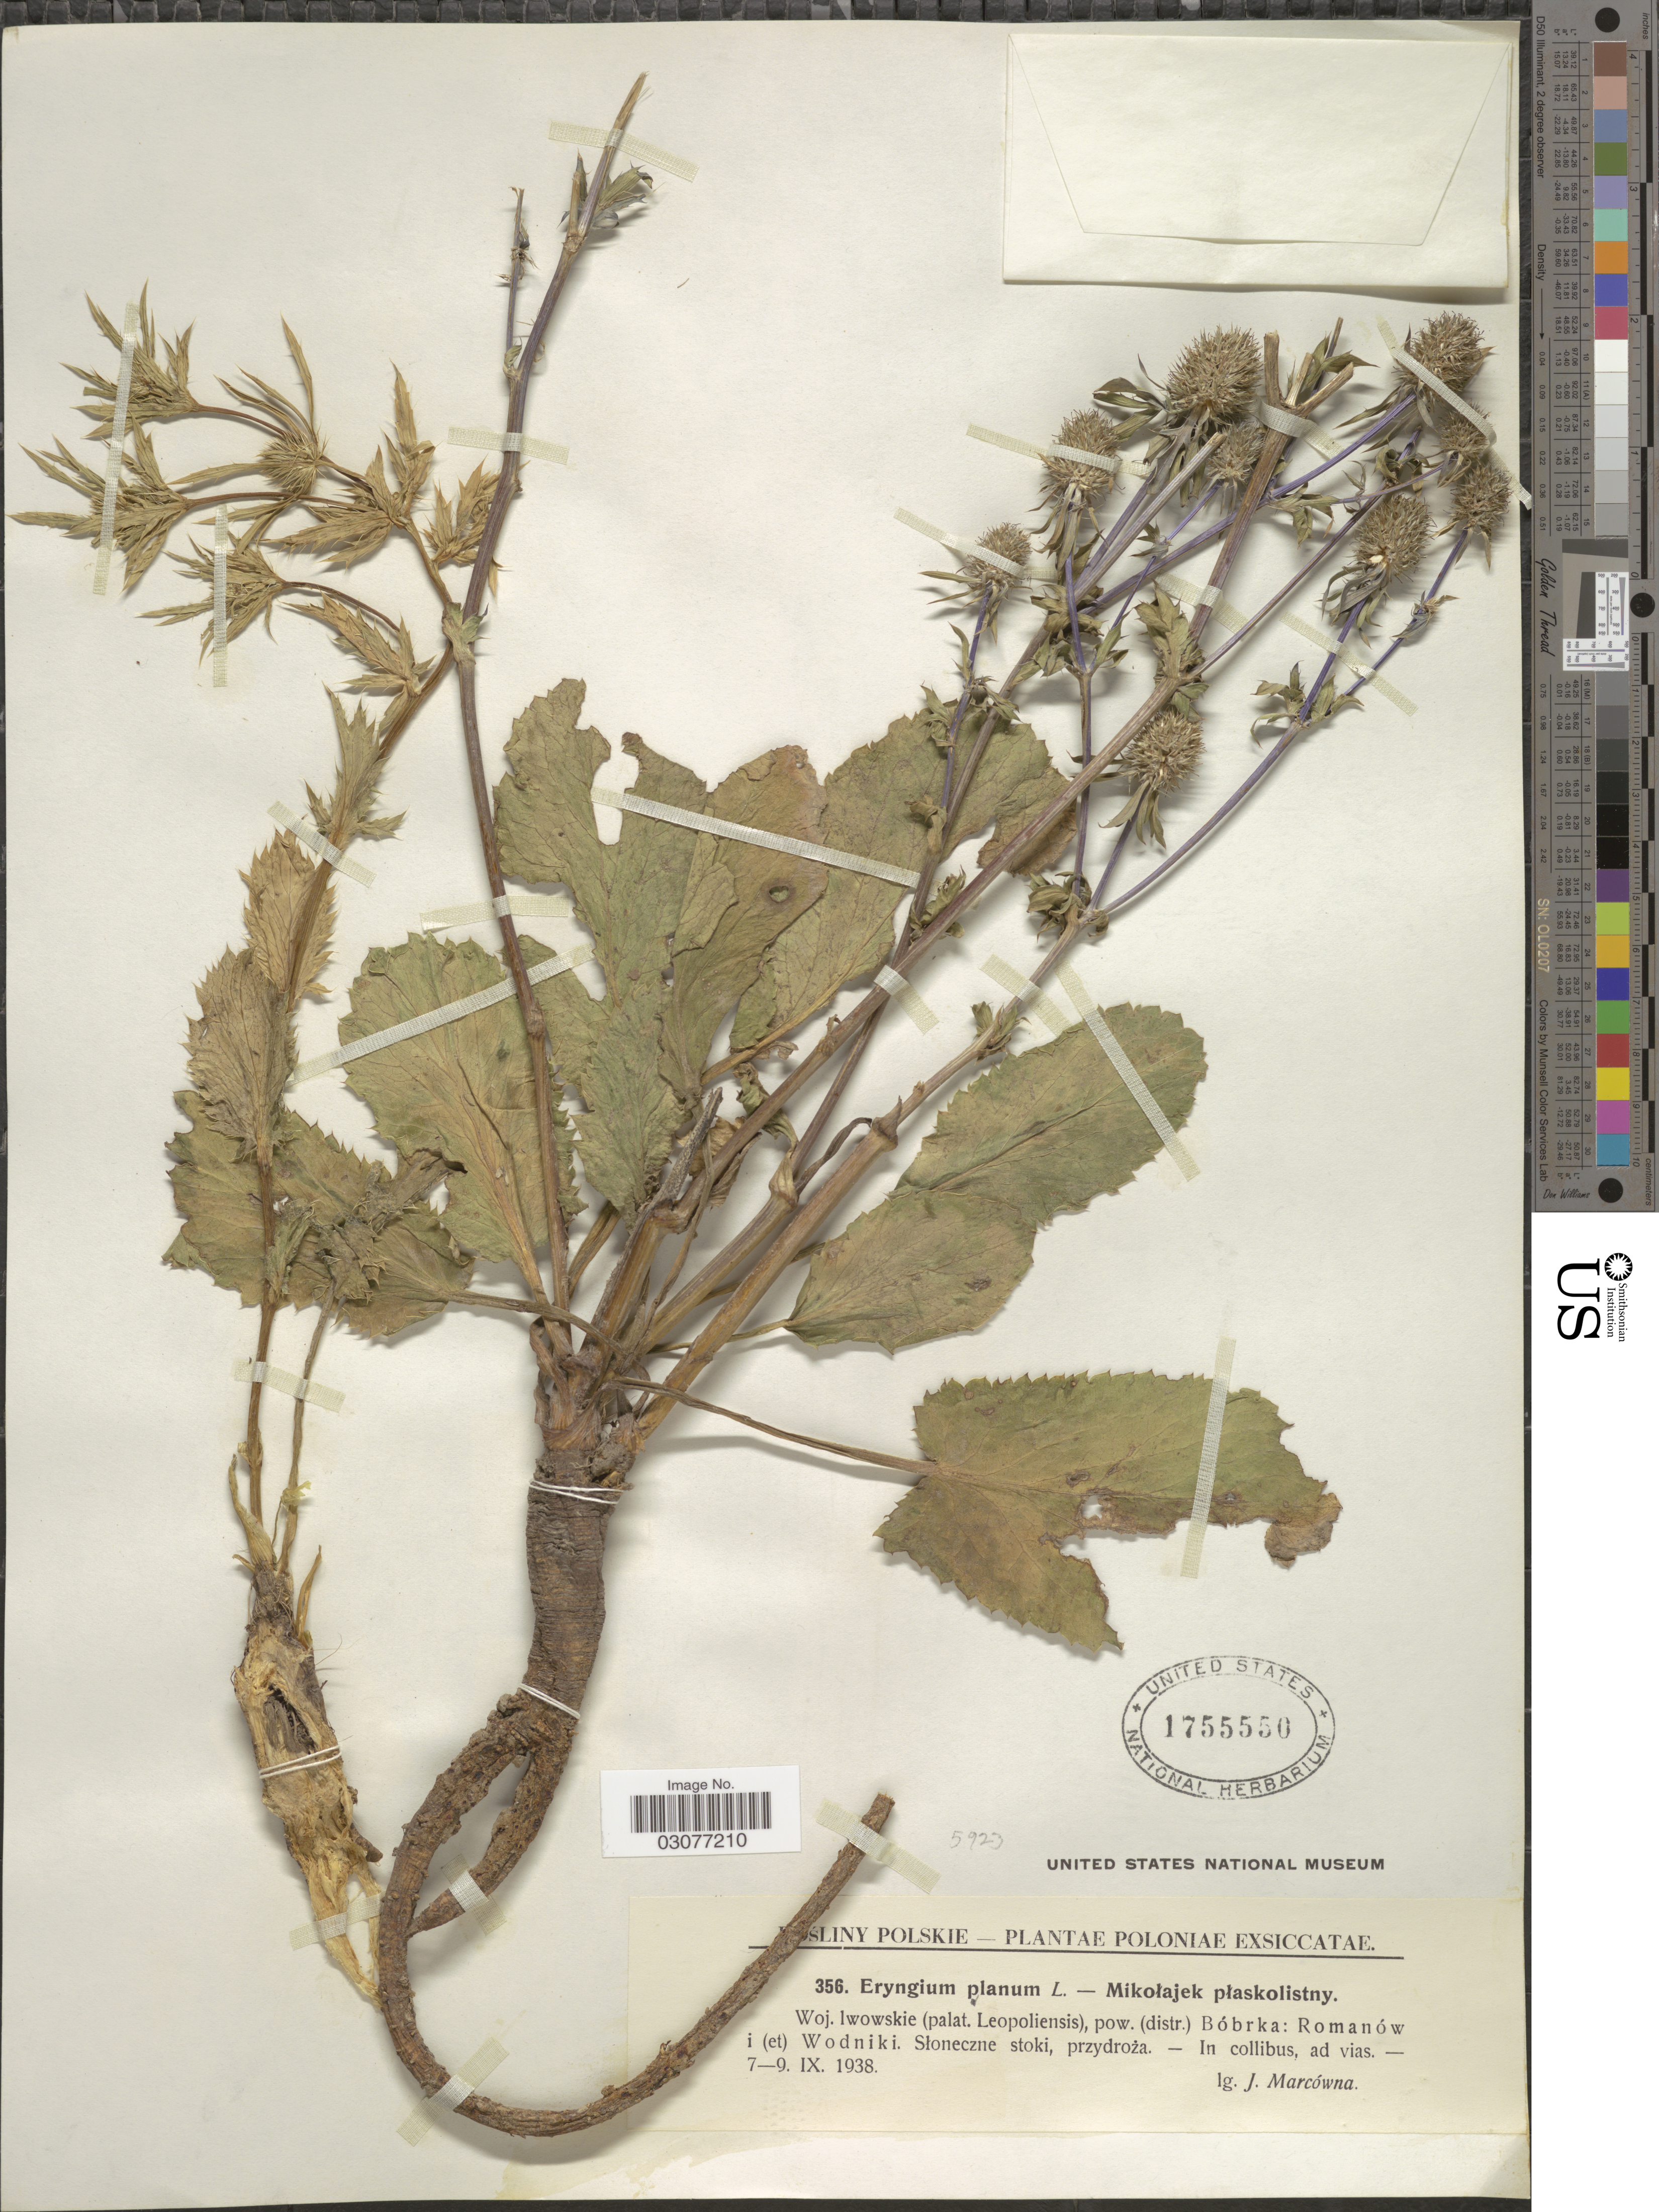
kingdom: Plantae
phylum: Tracheophyta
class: Magnoliopsida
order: Apiales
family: Apiaceae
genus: Eryngium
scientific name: Eryngium planum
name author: L.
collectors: J. Marcowna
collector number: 356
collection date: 1938-09-07/1938-09-09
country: Poland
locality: Woj. Iwowskie (palat. Leopoliensis), pow. (distr.) Bóbrka: Romanów i (et) Wodniki.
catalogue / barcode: US 1755550